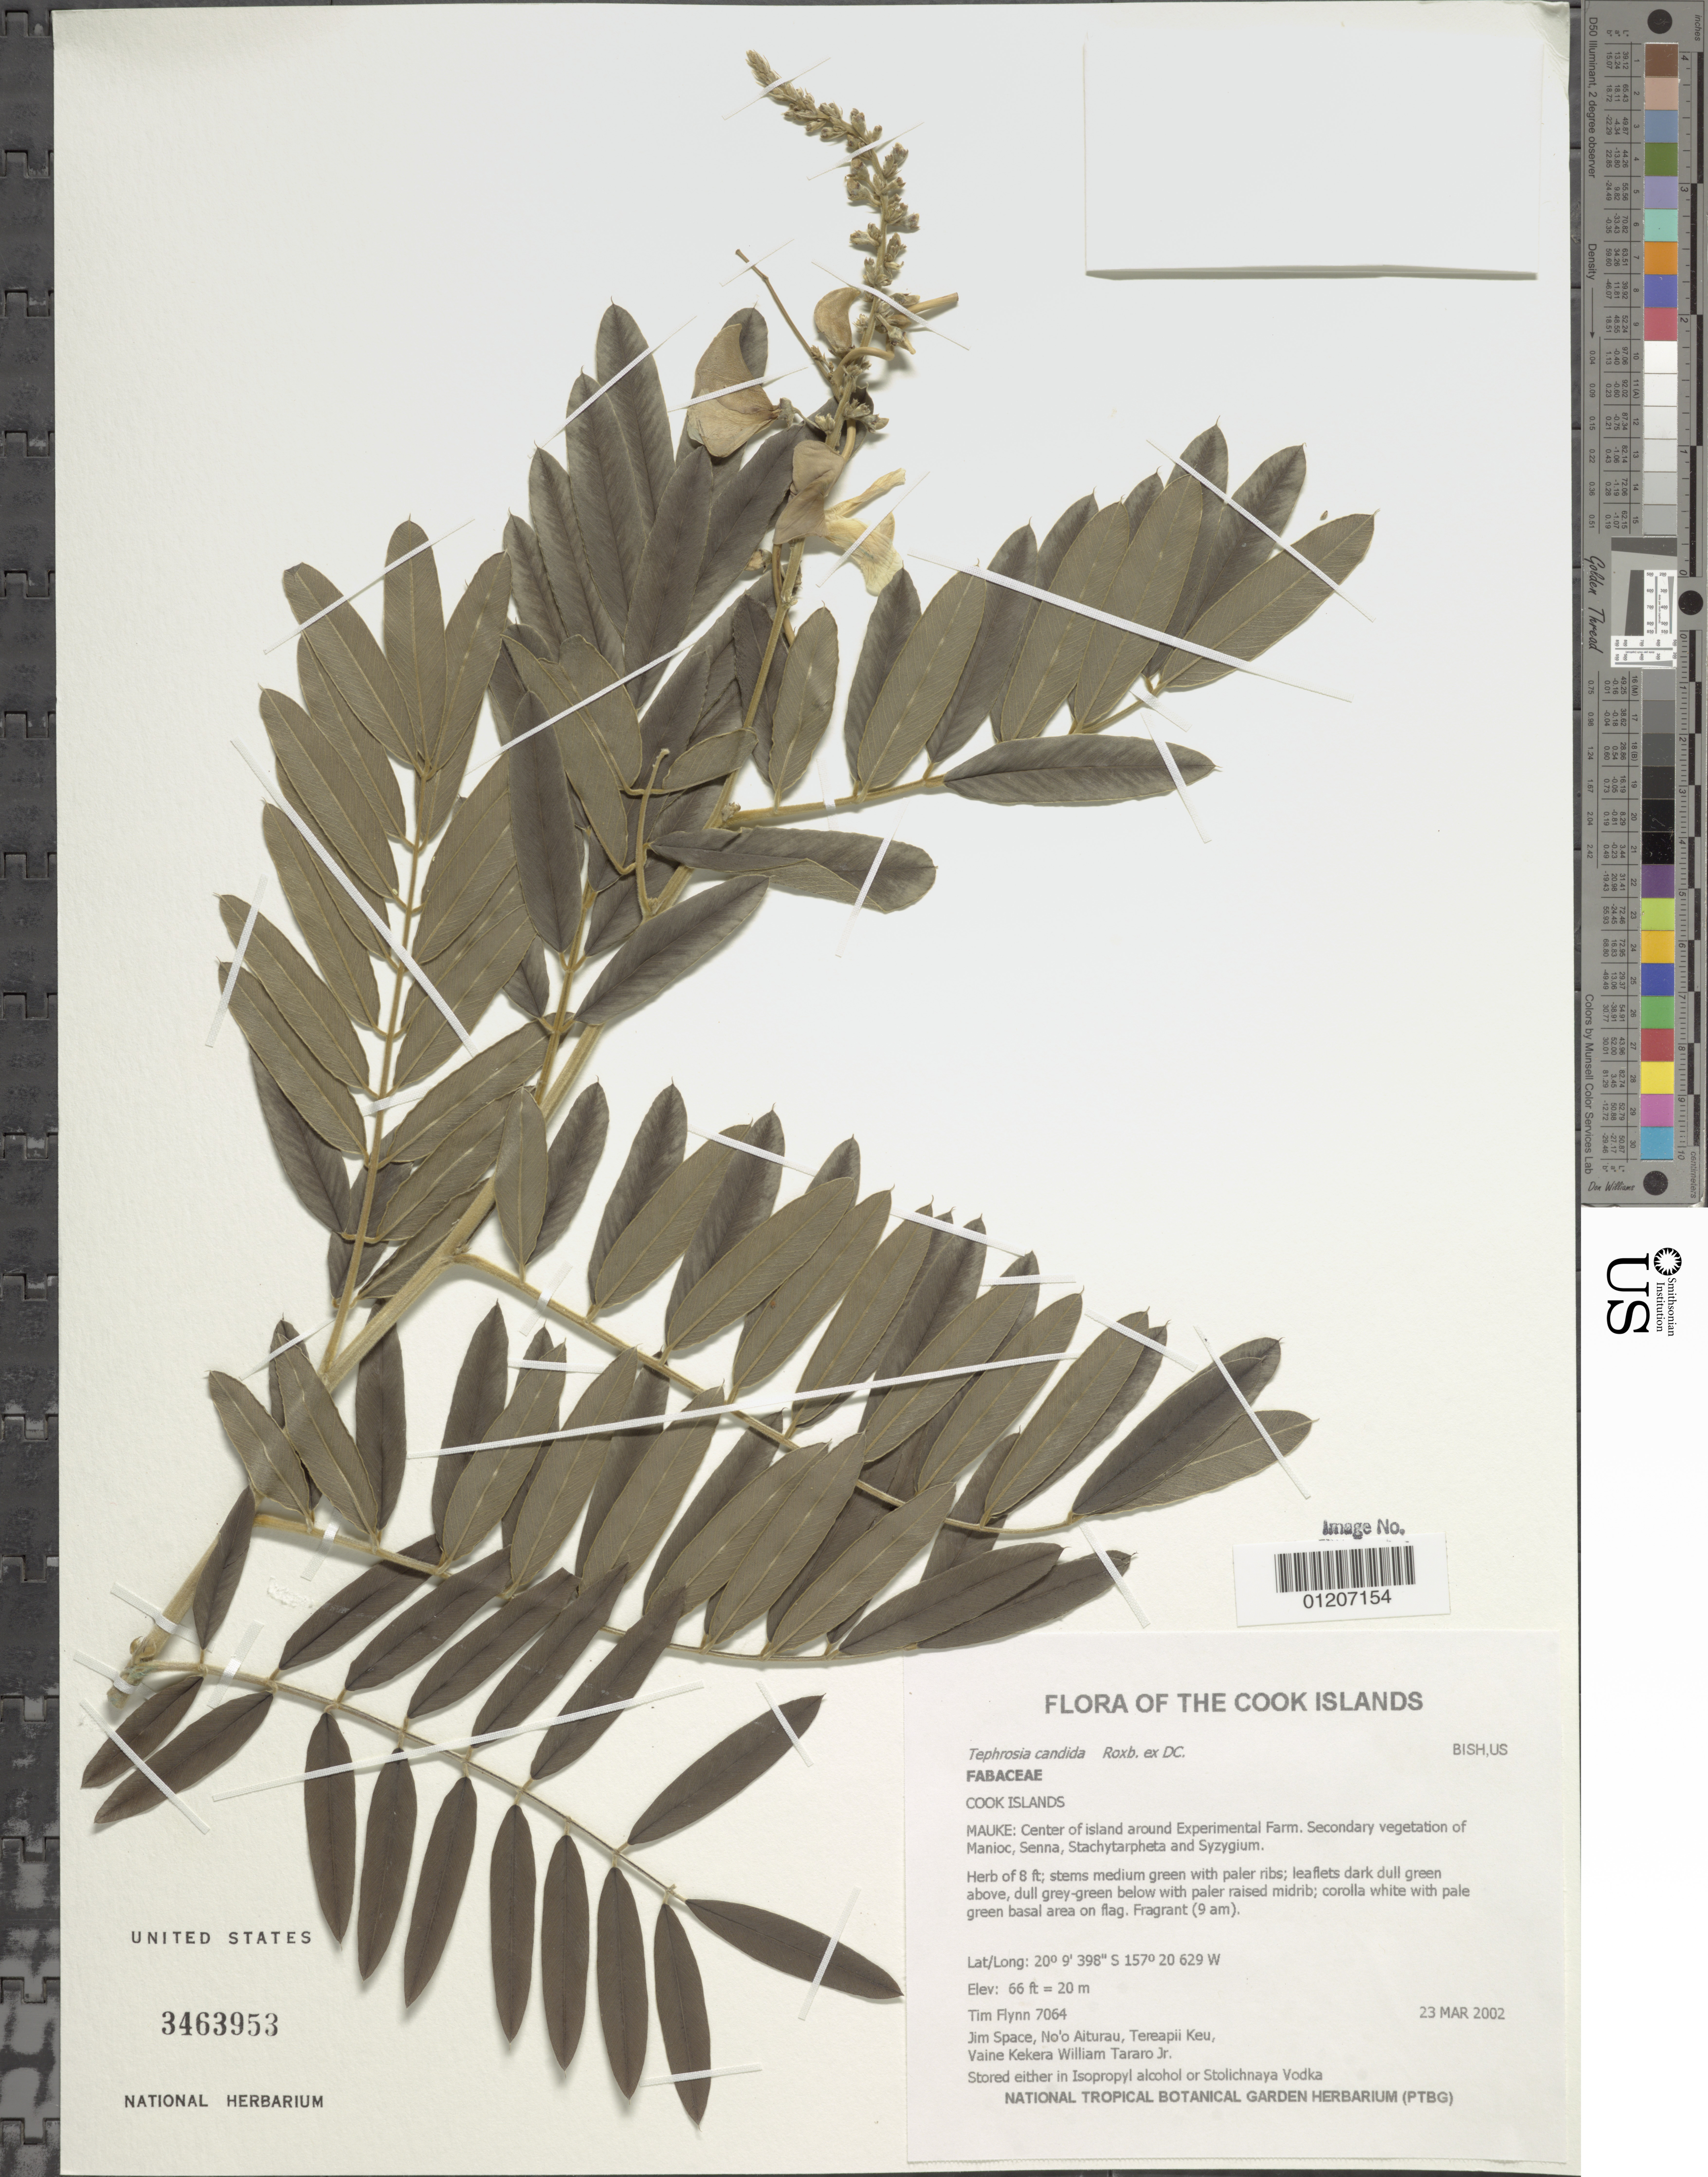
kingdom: Plantae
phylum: Tracheophyta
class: Magnoliopsida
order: Fabales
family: Fabaceae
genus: Tephrosia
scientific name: Tephrosia candida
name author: DC.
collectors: T. W. Flynn, J. Space, N. Aiturau, T. Keu & V. Tararo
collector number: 7064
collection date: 2002-03-23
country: Cook Islands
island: Mauke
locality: Center of island around experimental farm.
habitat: Secondary vegetation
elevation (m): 20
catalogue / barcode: US 3463953